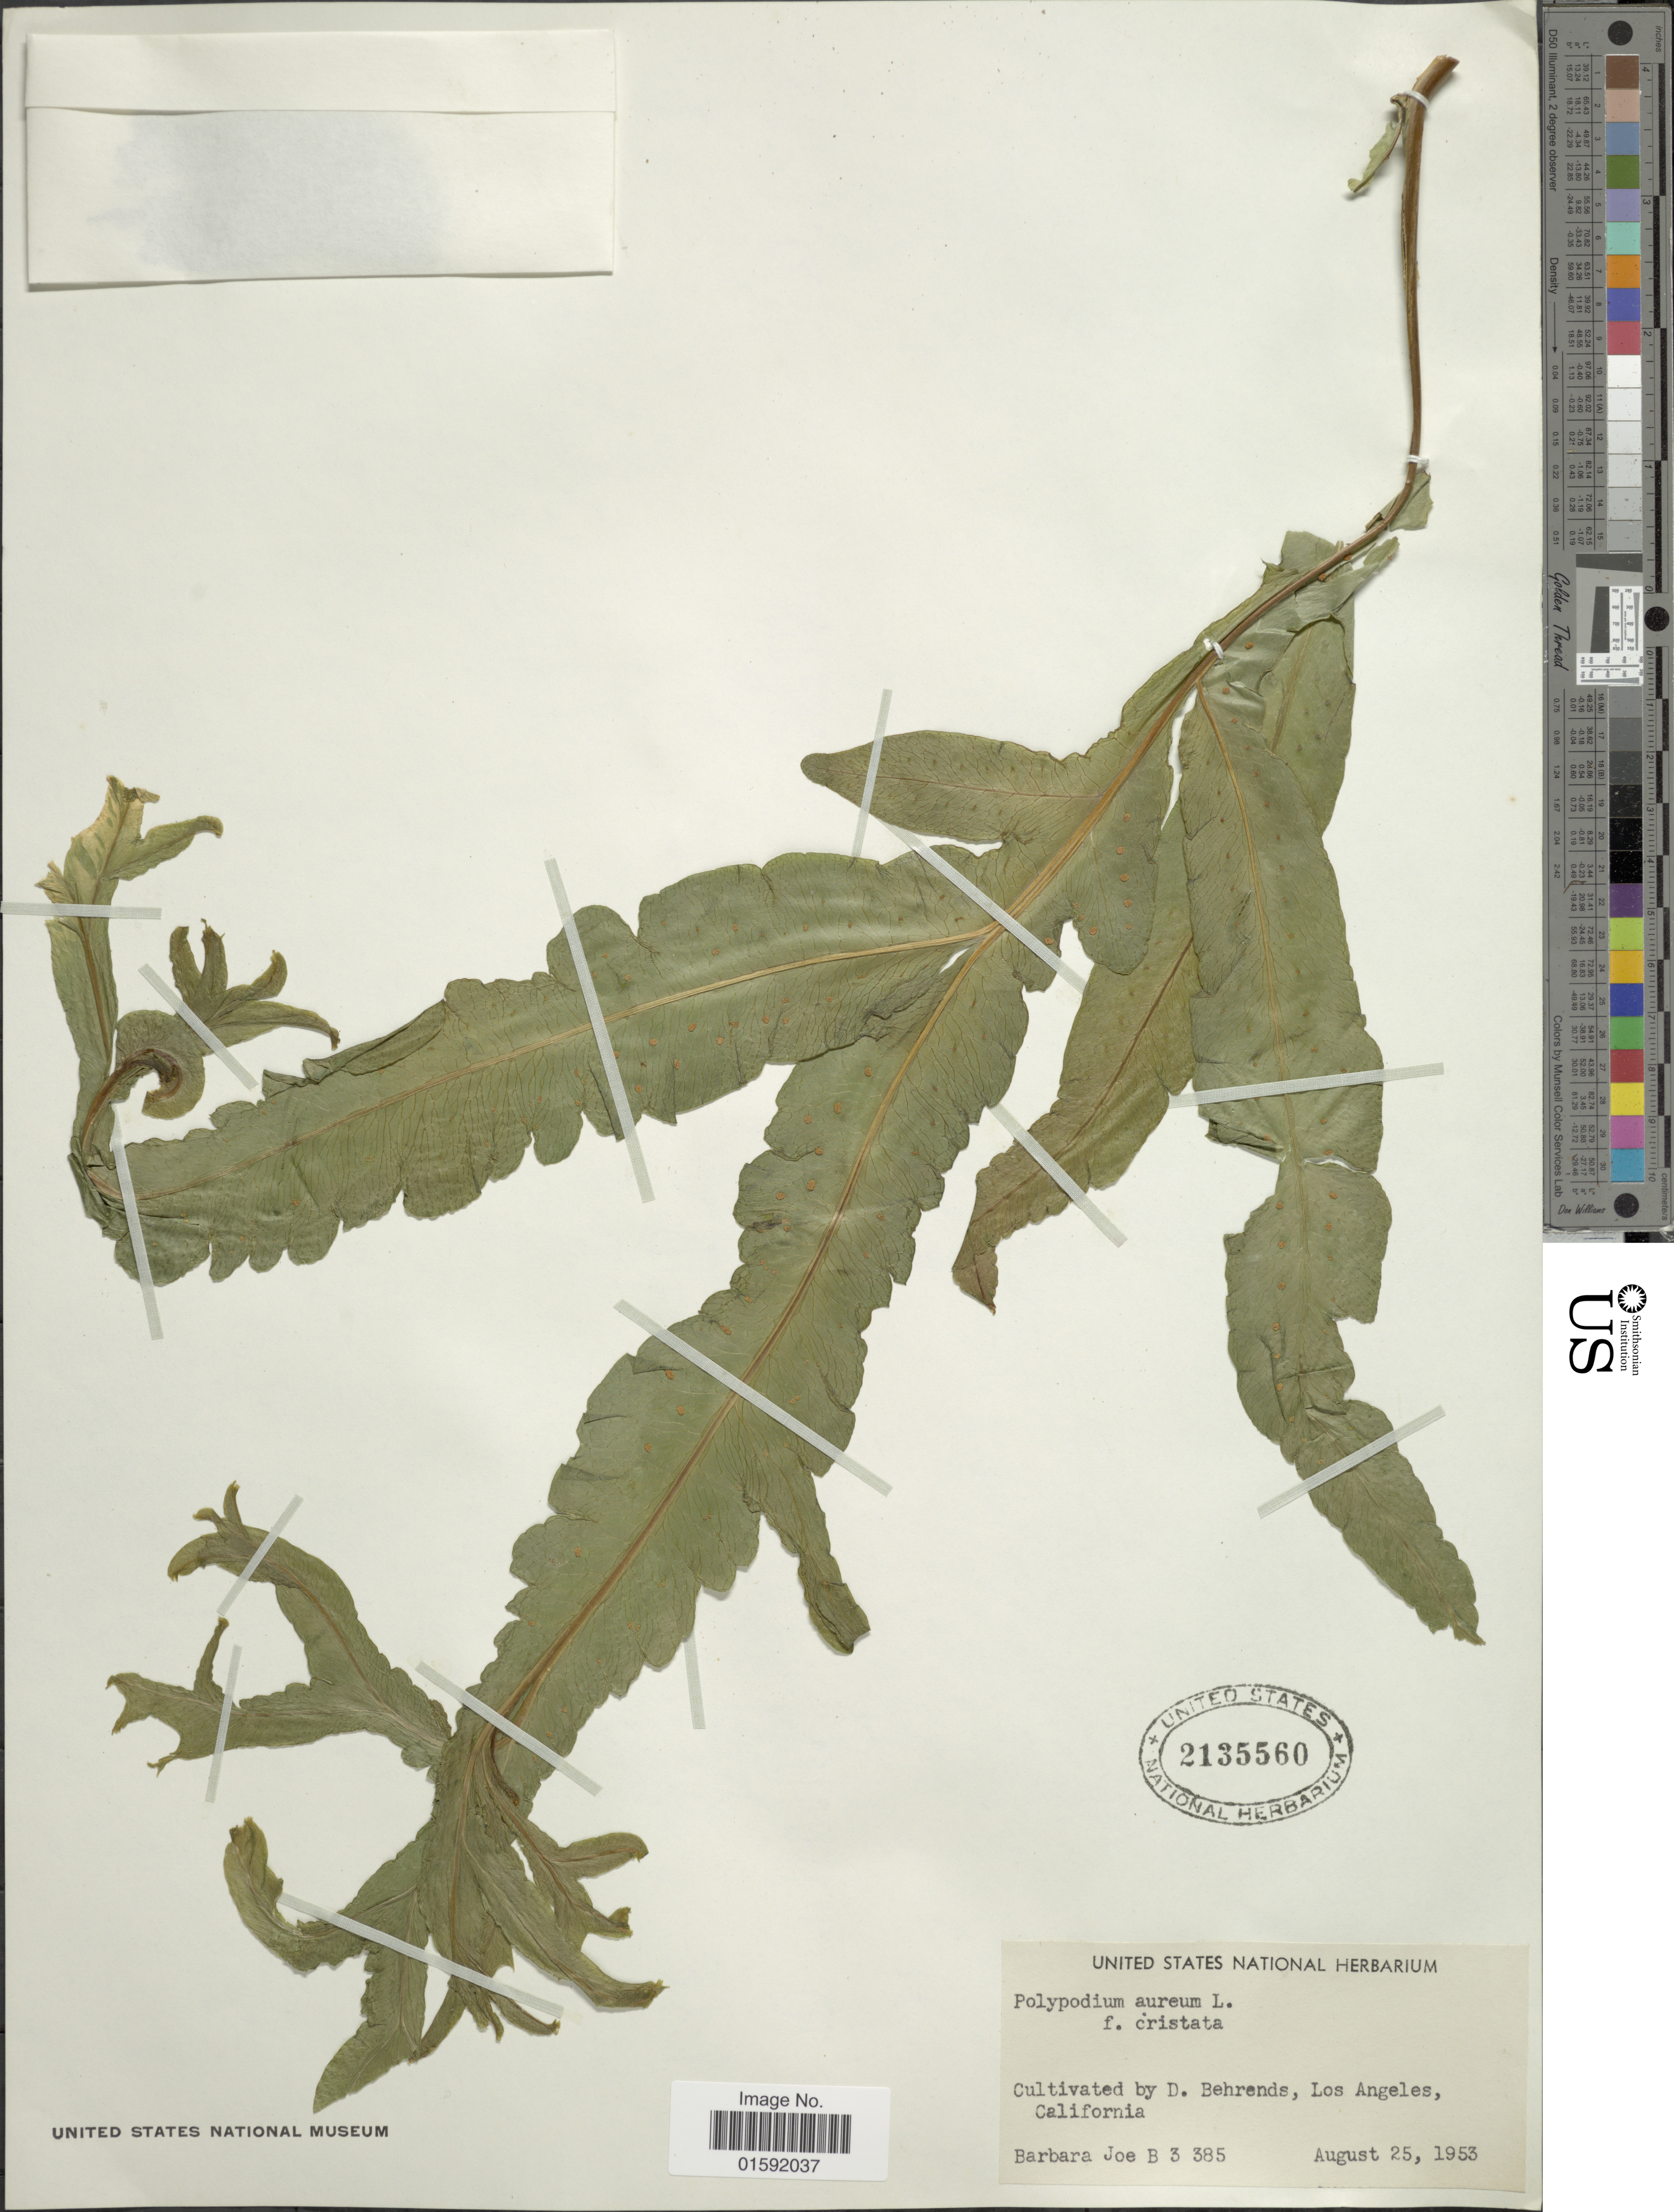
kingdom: Plantae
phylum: Tracheophyta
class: Polypodiopsida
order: Polypodiales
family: Polypodiaceae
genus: Phlebodium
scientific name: Phlebodium aureum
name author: (L.) J. Sm.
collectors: B. Joe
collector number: B 3385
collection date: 1953-08-25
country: United States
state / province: California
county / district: Los Angeles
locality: Los Angeles, Cultivated by D.Behrends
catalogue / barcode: US 2135560